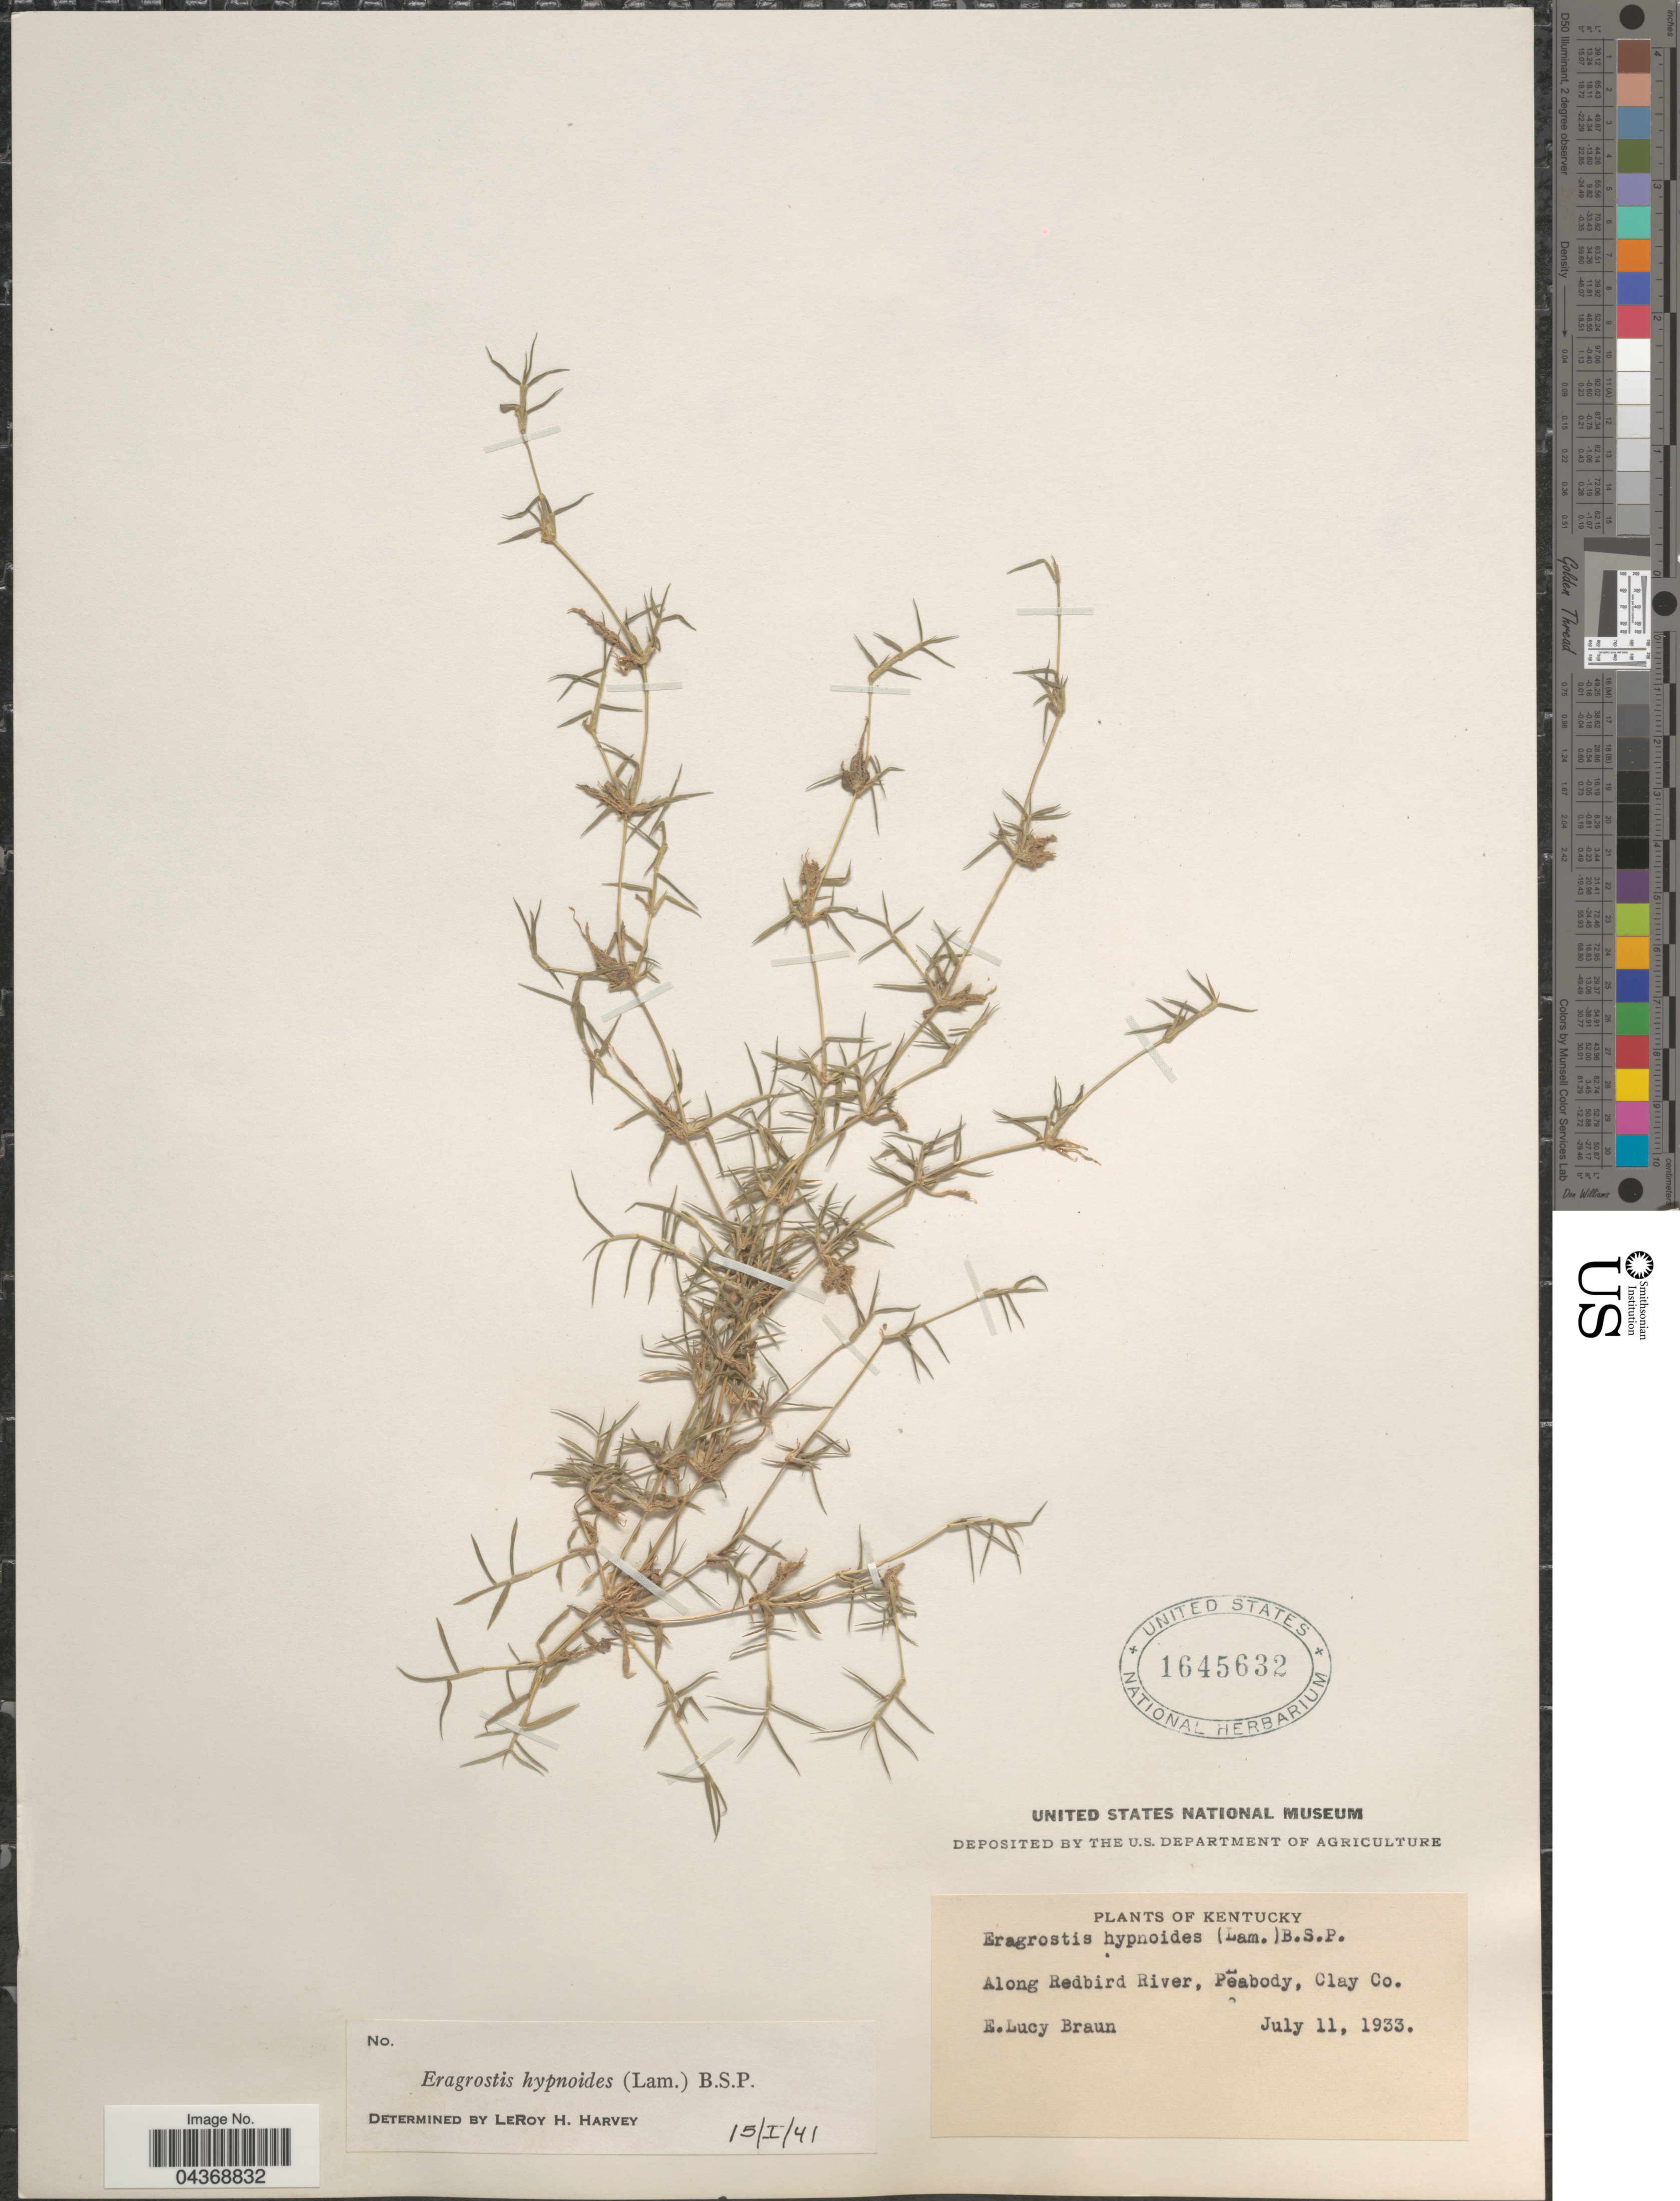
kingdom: Plantae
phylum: Tracheophyta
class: Liliopsida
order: Poales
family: Poaceae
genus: Eragrostis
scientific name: Eragrostis hypnoides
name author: (Lam.) Britton, Stearns & Poggenb.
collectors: E. L. Braun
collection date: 1933-07-11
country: United States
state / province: Kentucky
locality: Along Redbird River, Peabody, Clay Co.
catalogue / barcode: US 1645632